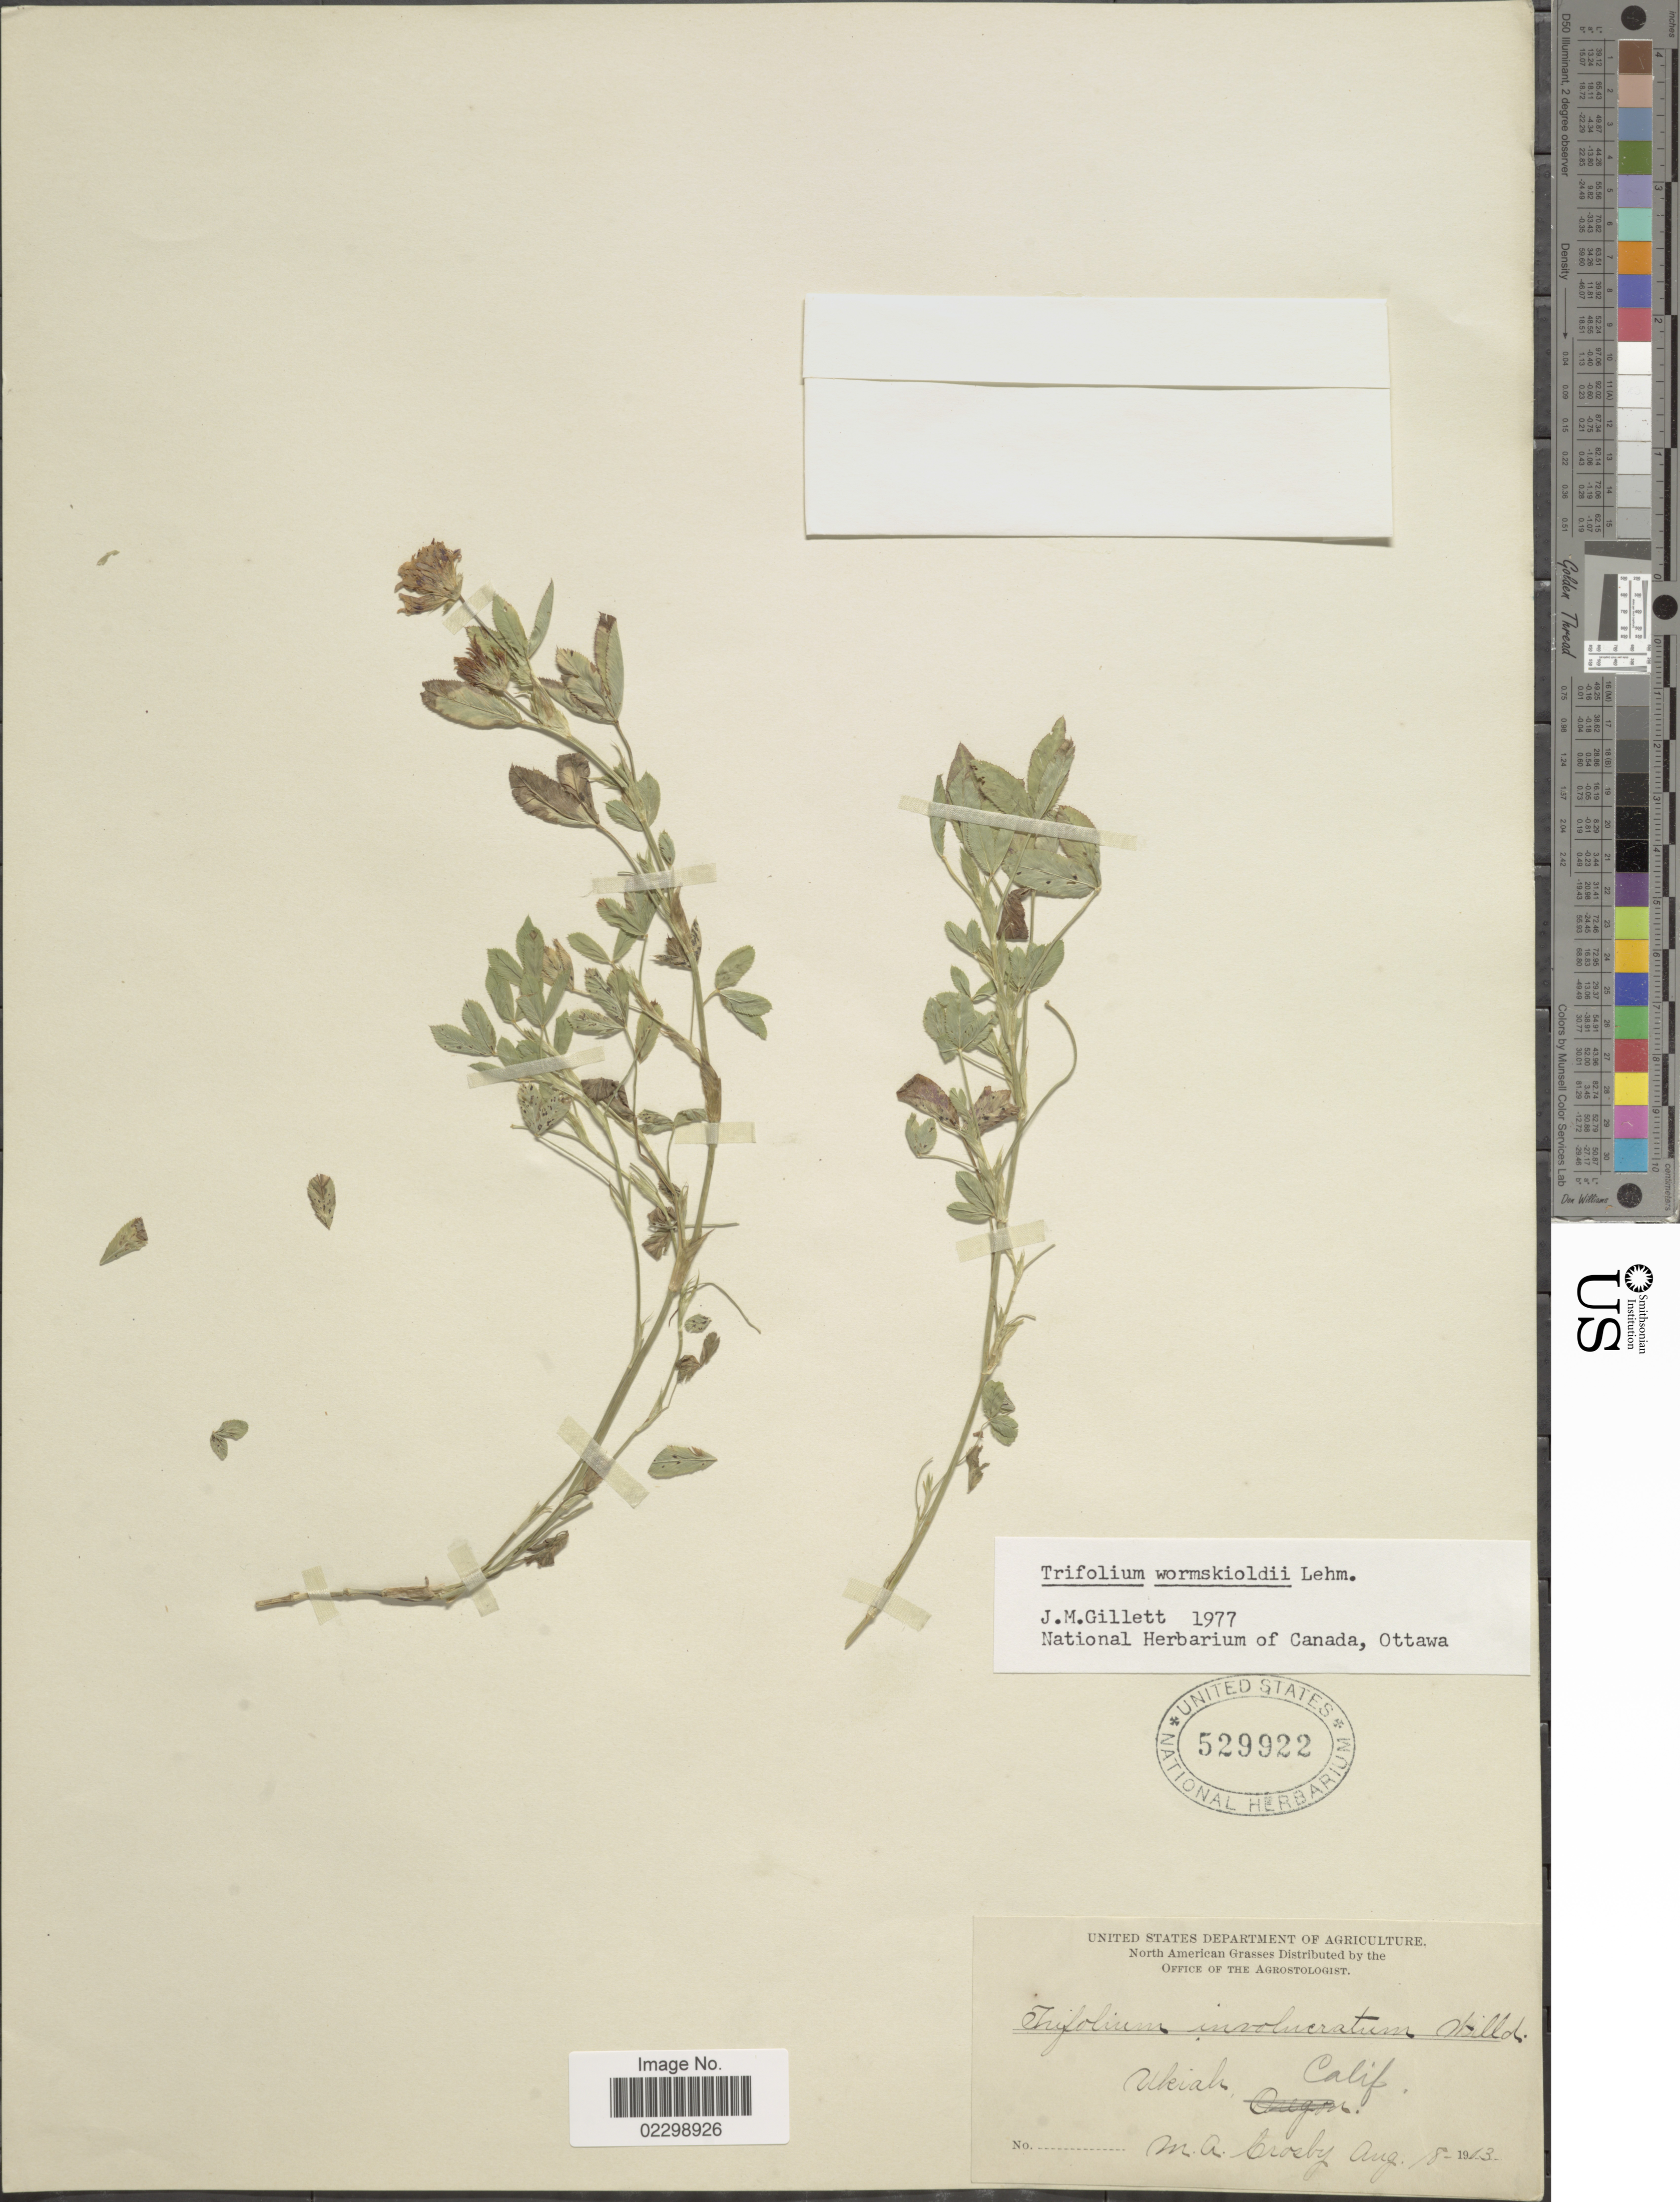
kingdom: Plantae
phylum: Tracheophyta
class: Magnoliopsida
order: Fabales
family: Fabaceae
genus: Trifolium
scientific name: Trifolium wormskioldii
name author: Lehm.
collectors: M. Crosby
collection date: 1913-08-18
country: United States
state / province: California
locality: Ukiah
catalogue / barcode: US 529922